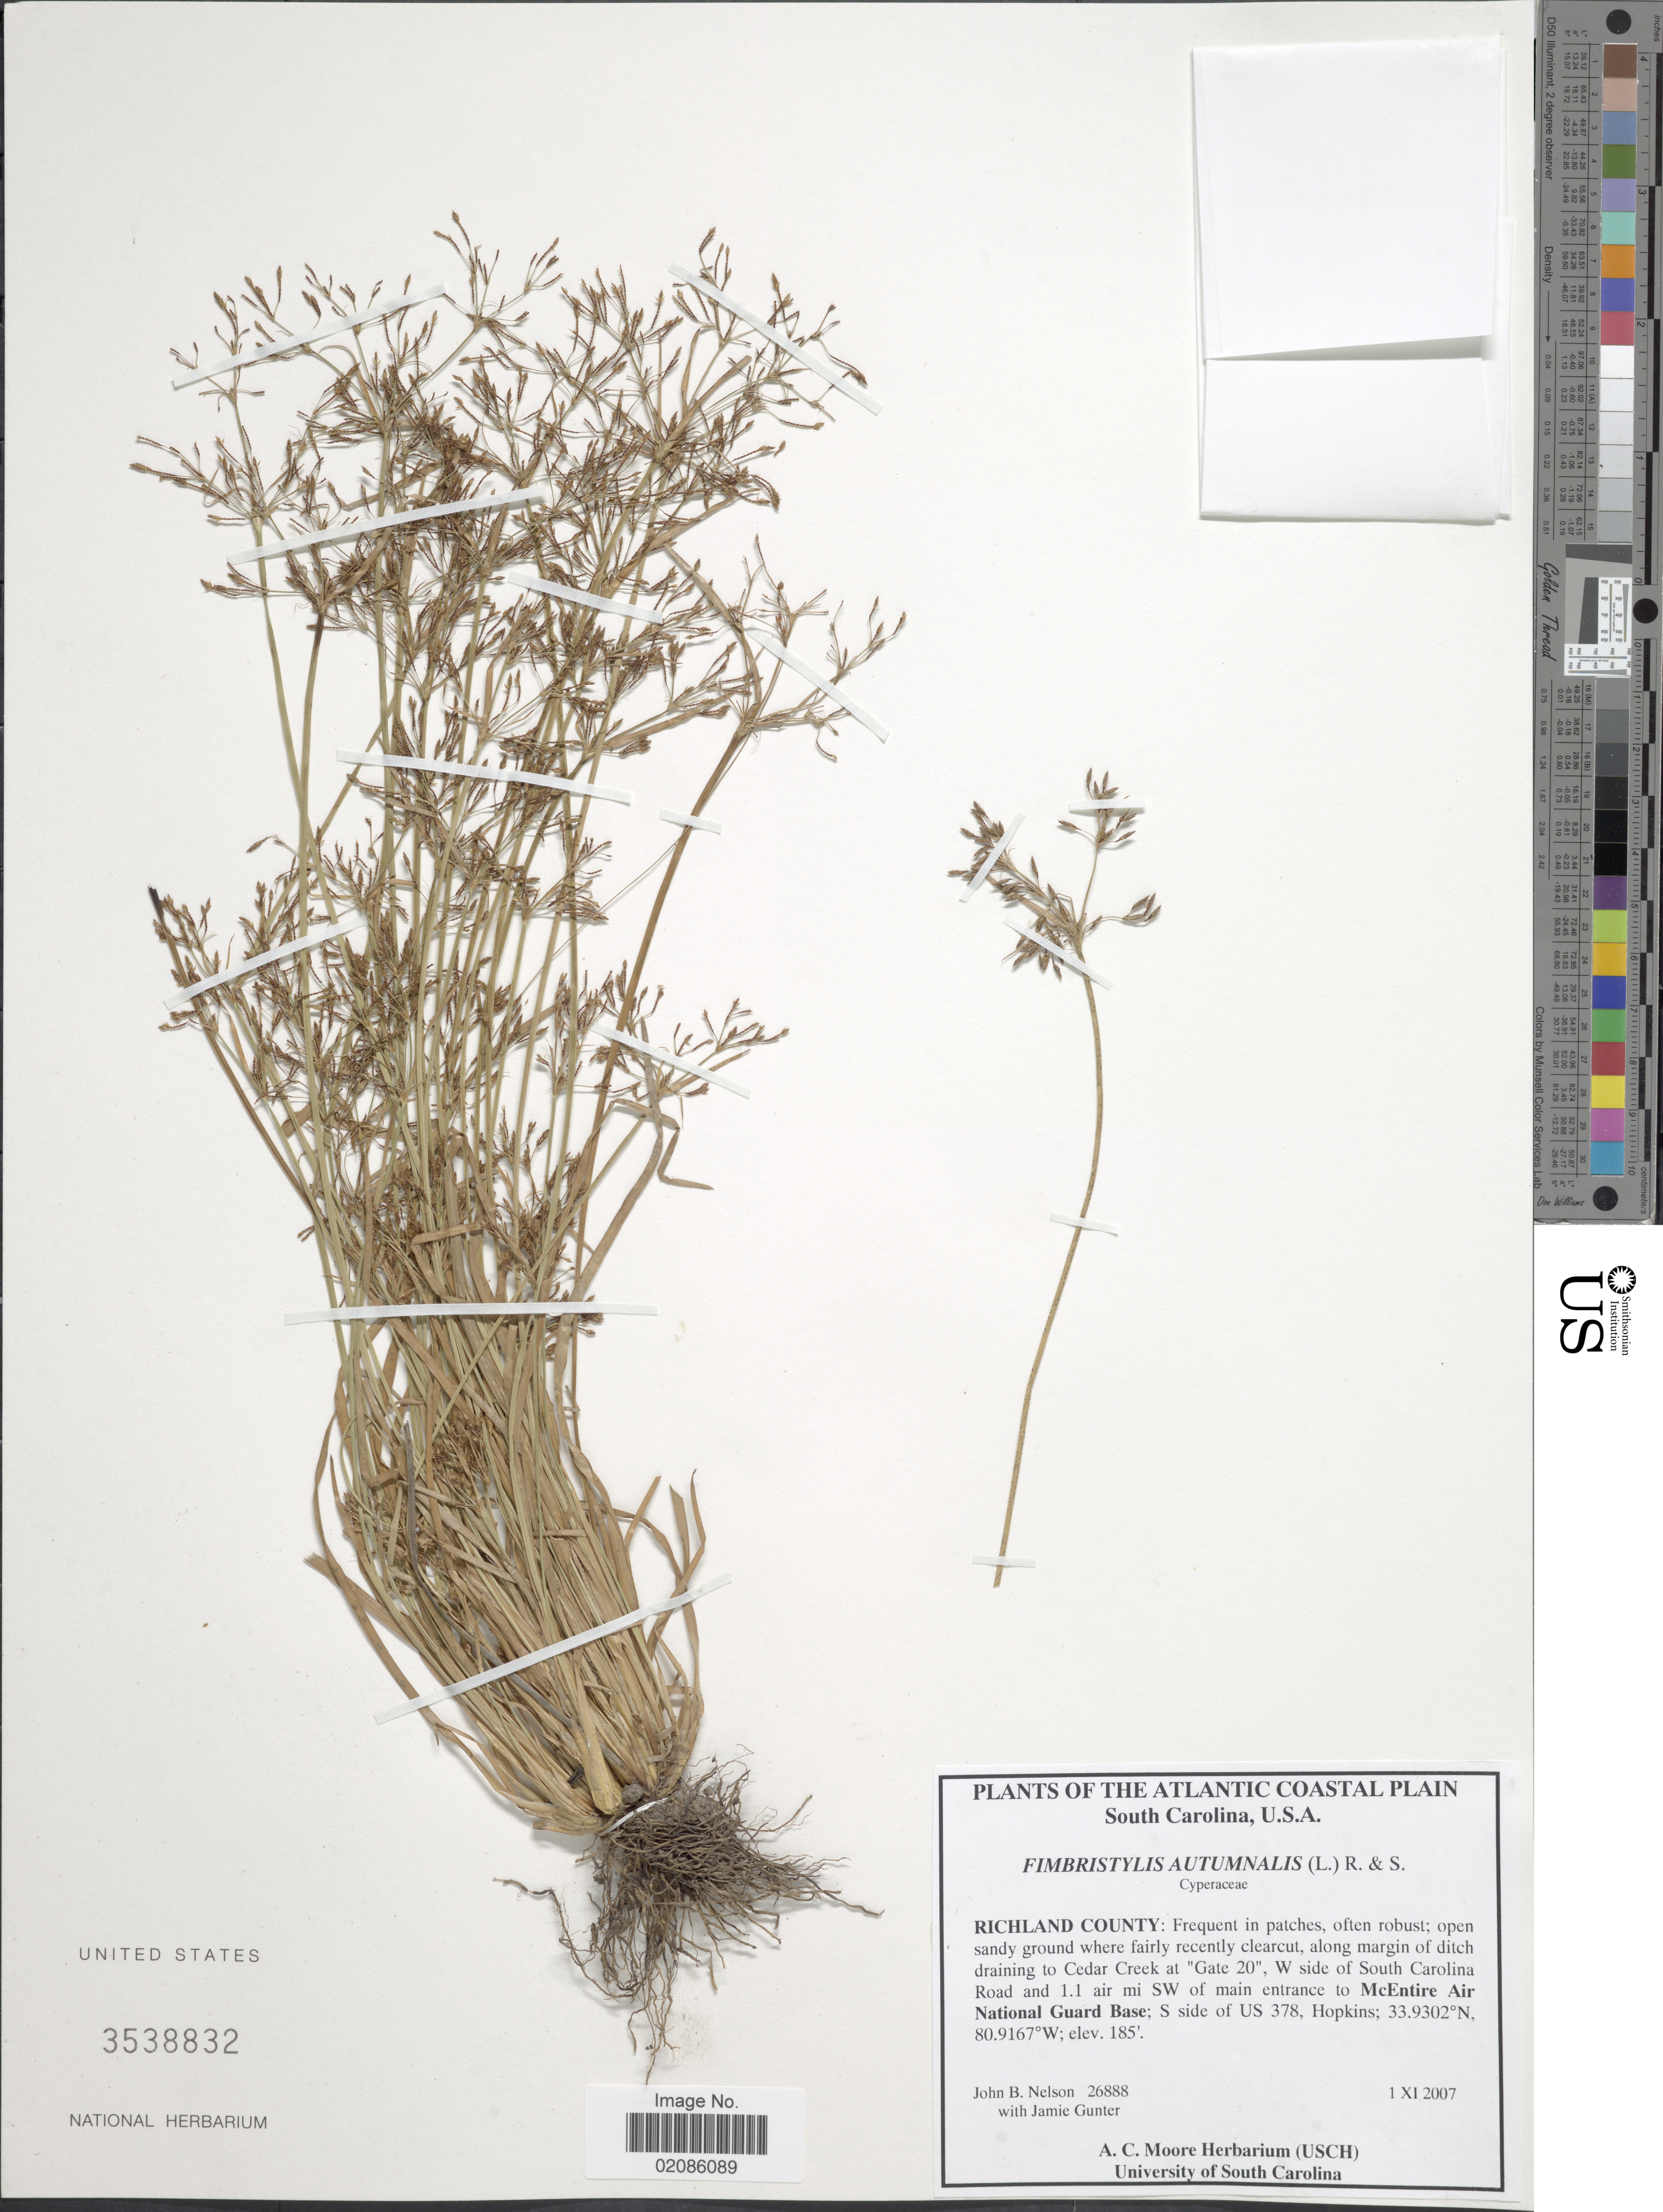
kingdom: Plantae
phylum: Tracheophyta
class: Liliopsida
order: Poales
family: Cyperaceae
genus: Fimbristylis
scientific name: Fimbristylis autumnalis (L.) Roem. & Schult.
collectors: J. B. Nelson & J. Gunter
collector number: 26888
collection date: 2007-11-01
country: United States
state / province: South Carolina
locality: Atlantic Coastal Plain. Richland County: Frequent in patches, often robust: open sandy ground where fairly recently clearcut, along margin of ditch draining to Cedar C5reek at "Gate 20", W side of South Carolina Road and 1.1 air mi SW of main entrance to McEntire Air National Guard Base: S side of US 378, Hopkins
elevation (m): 56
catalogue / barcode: US 3538832